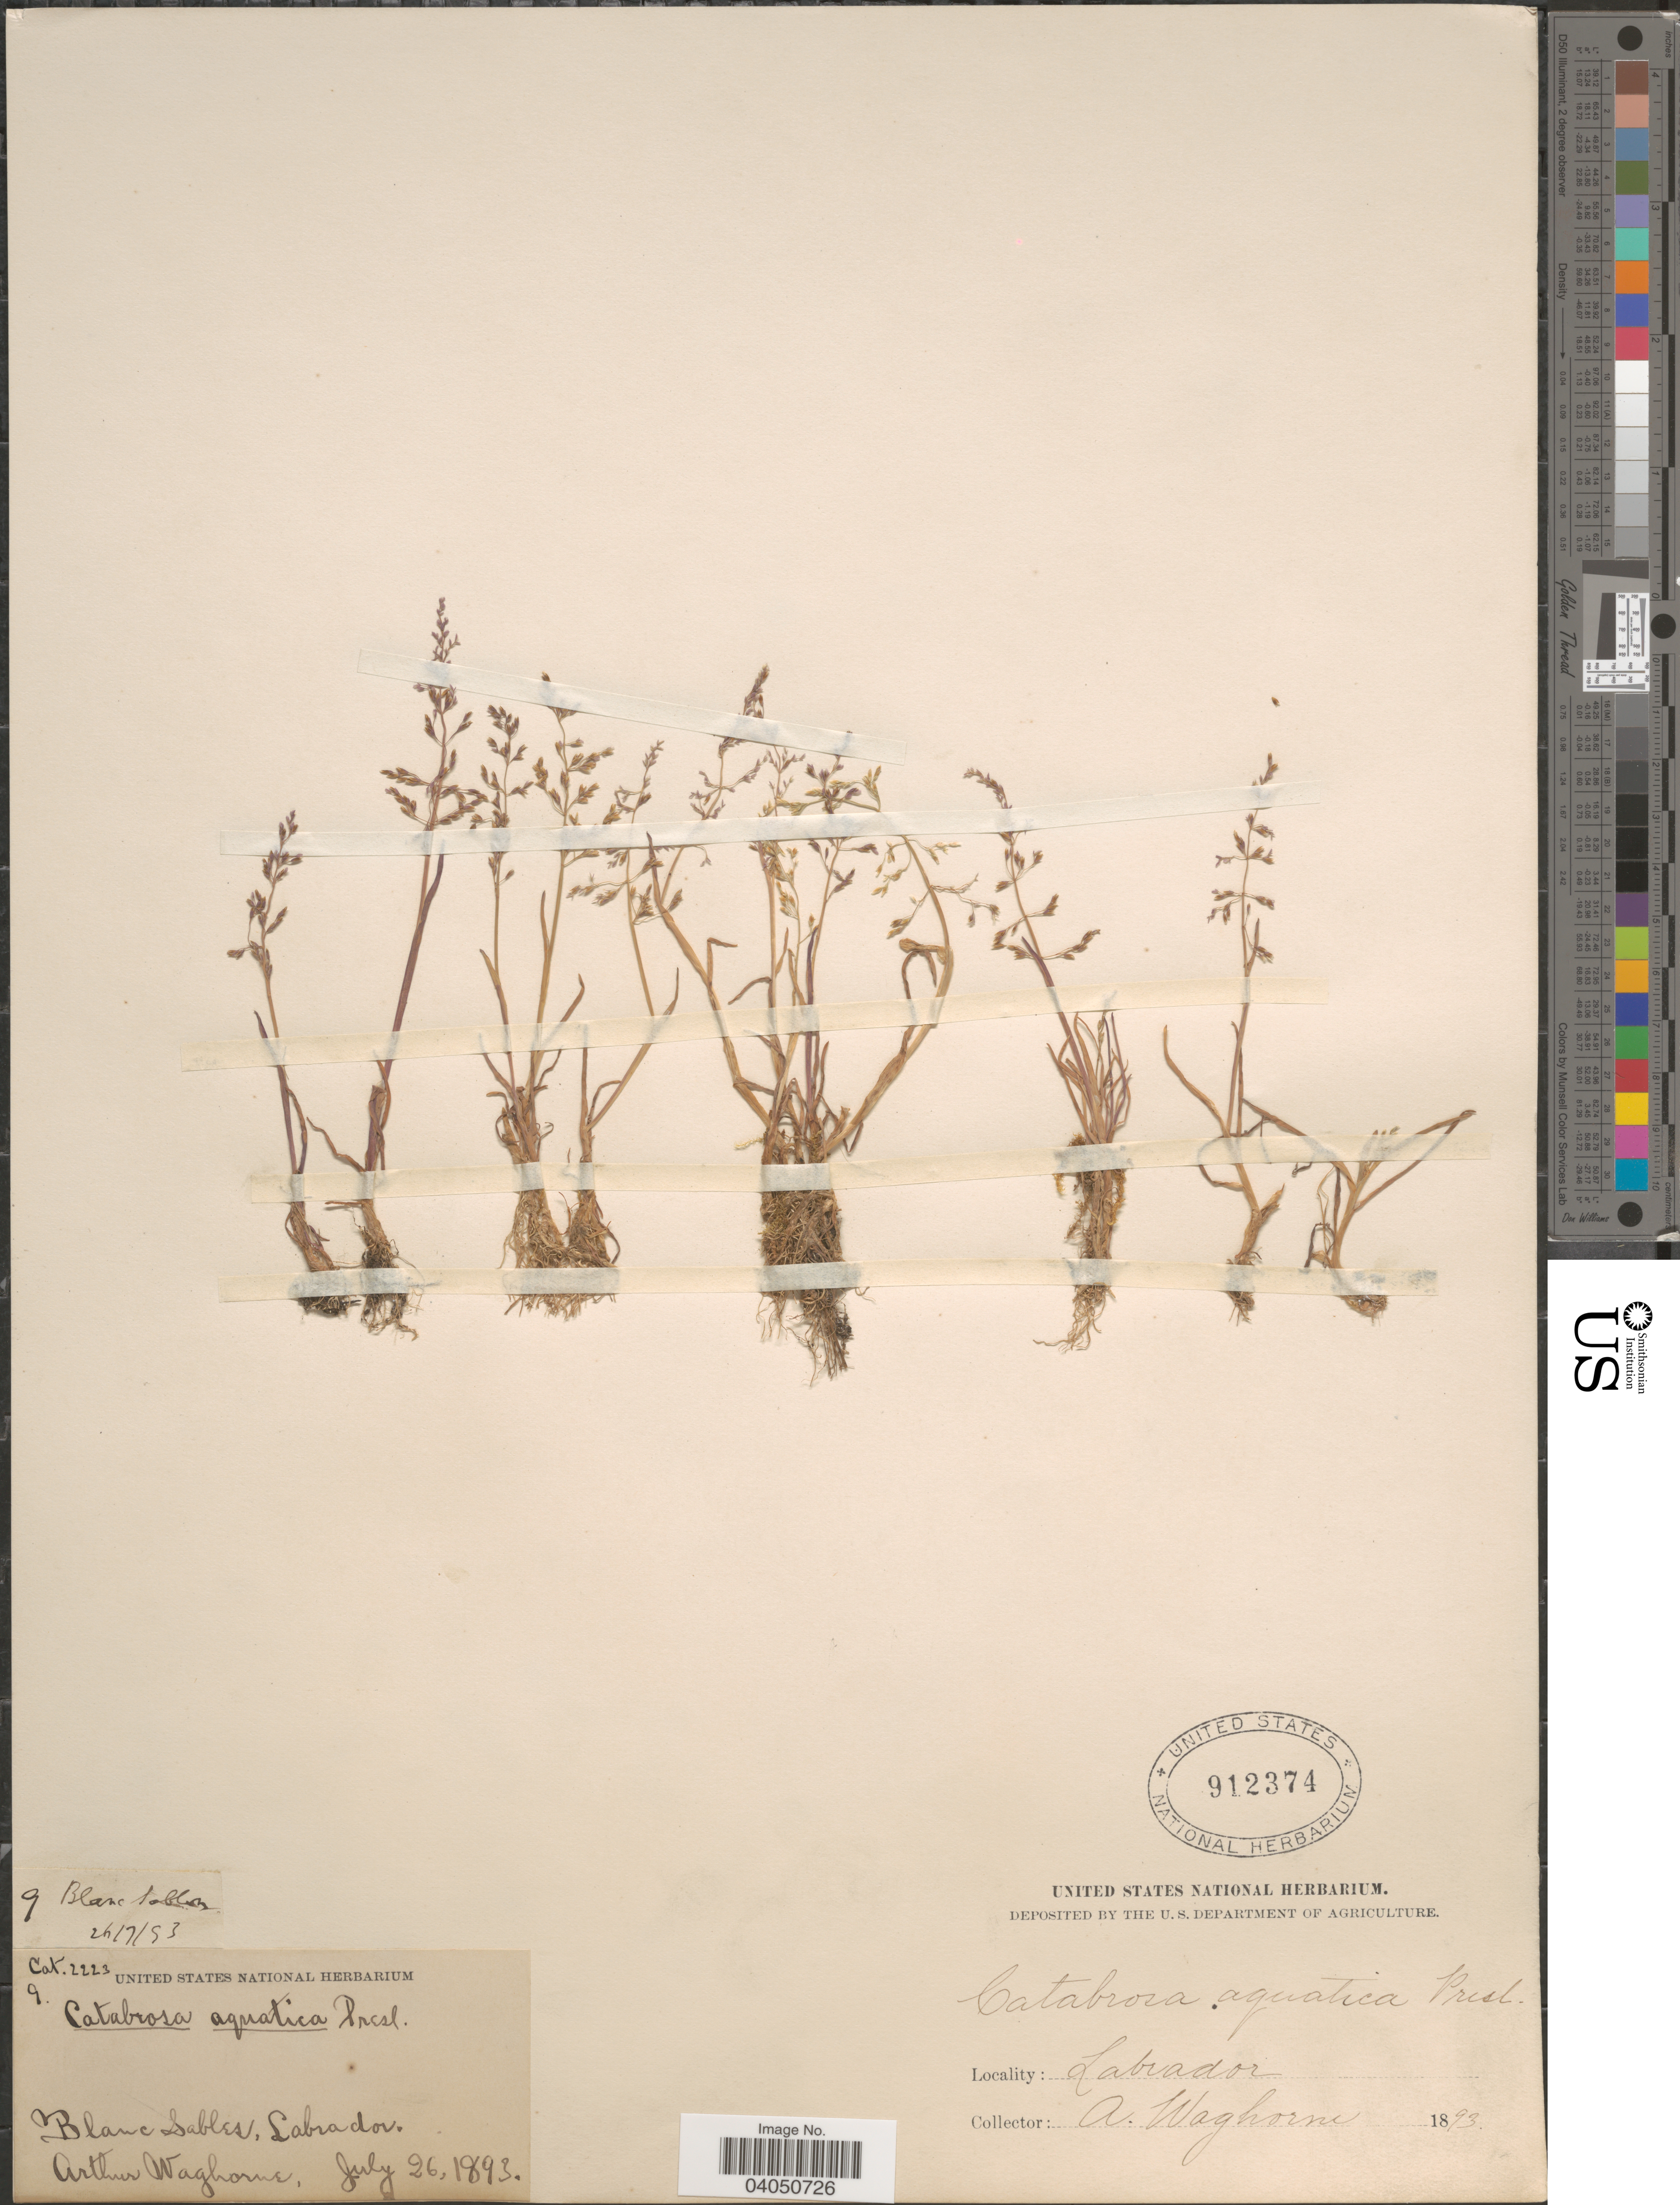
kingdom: Plantae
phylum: Tracheophyta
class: Liliopsida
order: Poales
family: Poaceae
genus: Catabrosa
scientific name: Catabrosa aquatica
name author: (L.) P. Beauv.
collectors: A. Waghorne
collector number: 9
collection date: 1893-07-26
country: Canada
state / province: Newfoundland and Labrador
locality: Blanc Sables, Labrador.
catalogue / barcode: US 912374